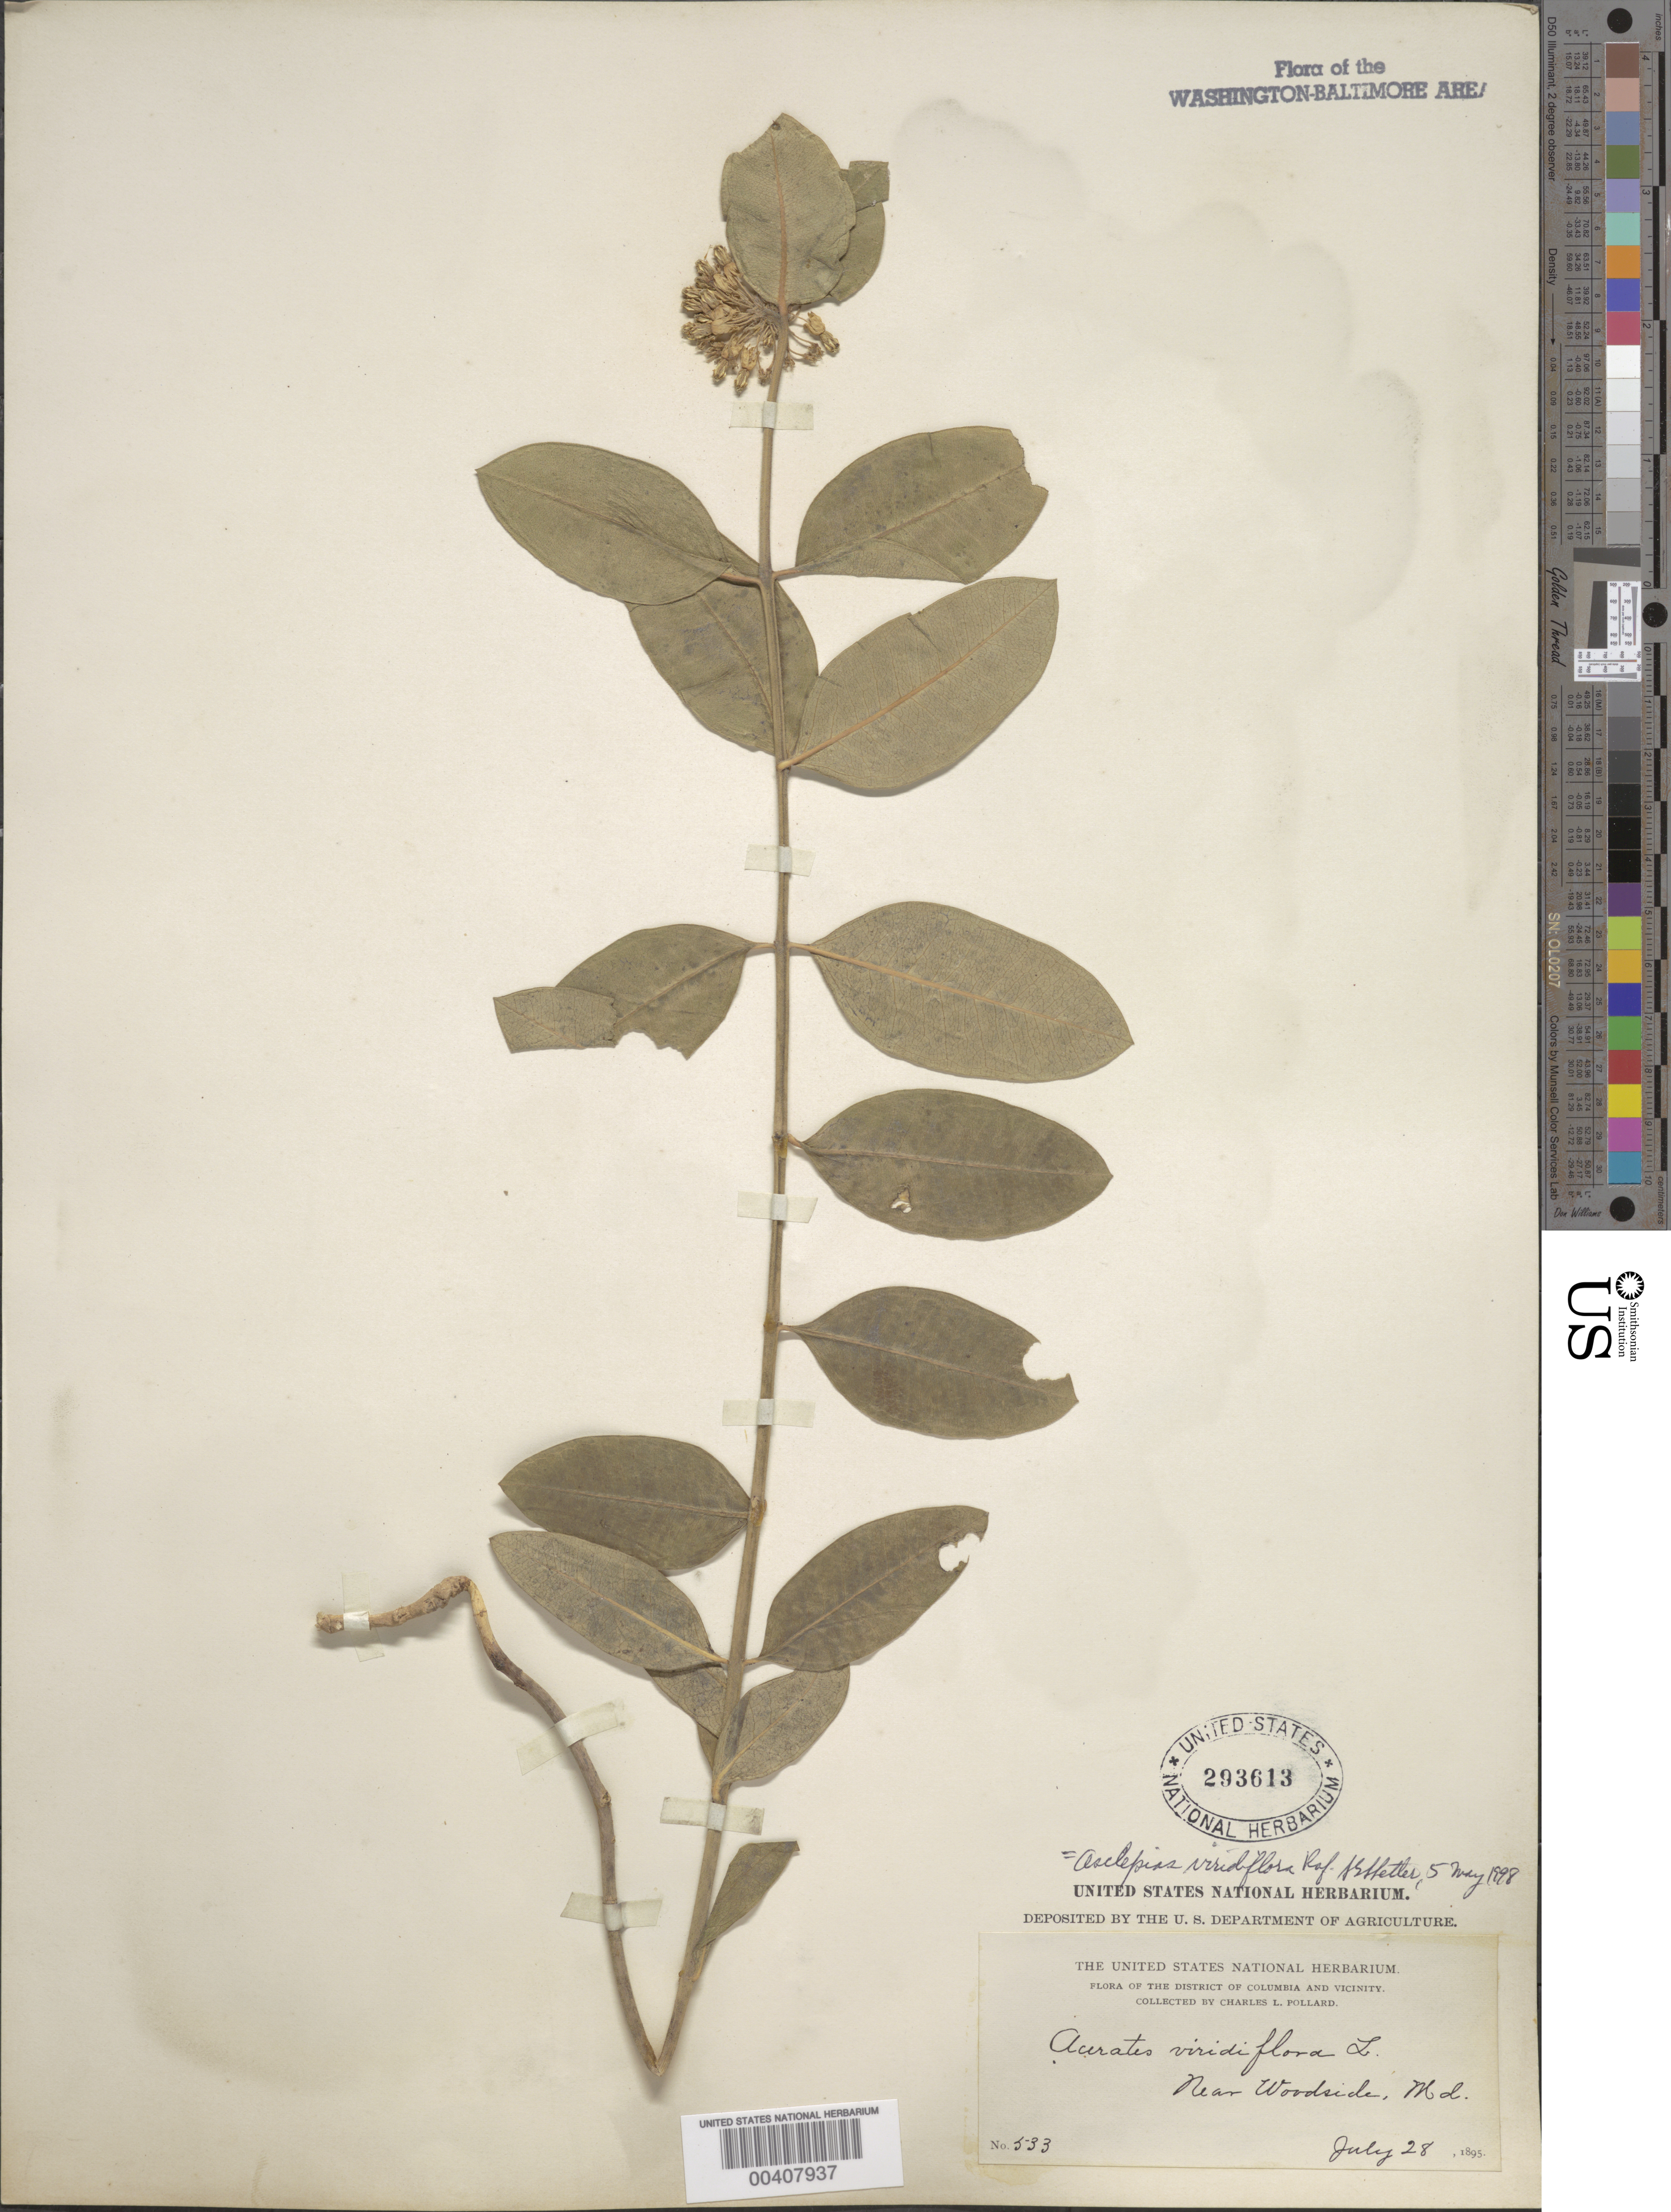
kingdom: Plantae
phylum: Tracheophyta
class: Magnoliopsida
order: Gentianales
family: Apocynaceae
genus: Asclepias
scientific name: Asclepias viridiflora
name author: Raf.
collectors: C. L. Pollard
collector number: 533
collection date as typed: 28 Jul 1895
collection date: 1895-07-28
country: United States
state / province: Maryland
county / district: Montgomery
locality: Woodside Area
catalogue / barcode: US 293613